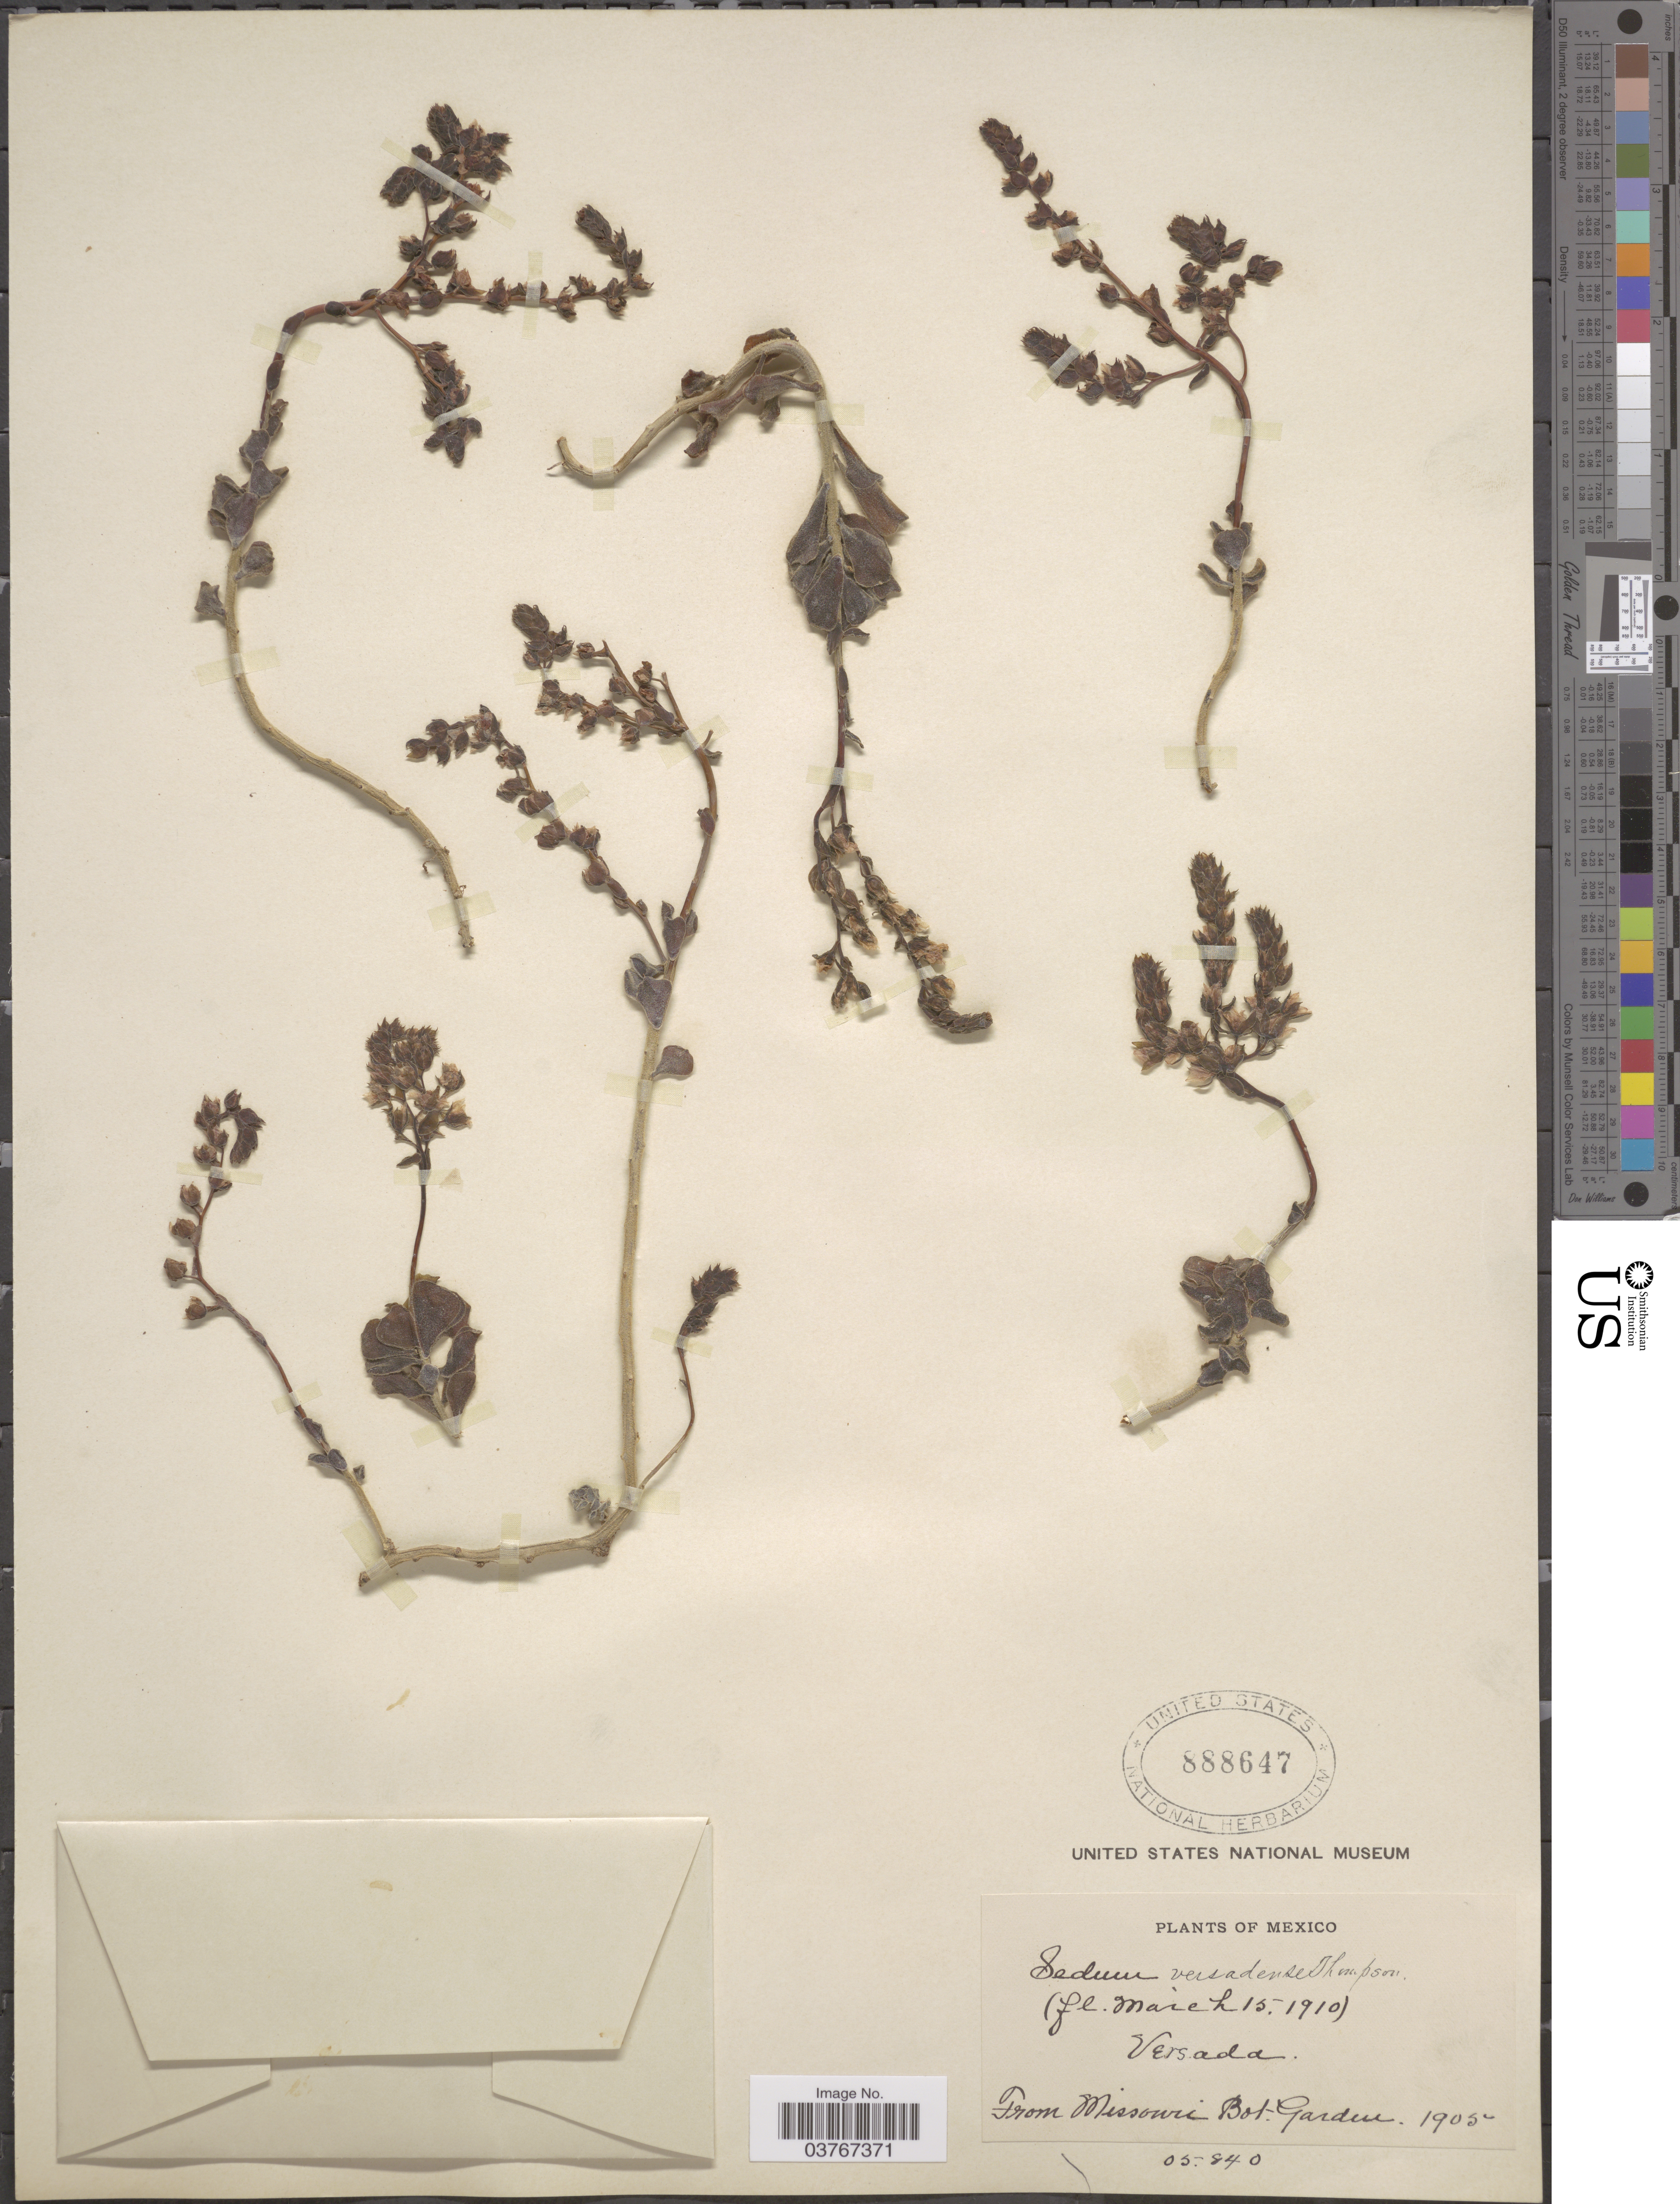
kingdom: Plantae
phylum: Tracheophyta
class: Magnoliopsida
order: Saxifragales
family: Crassulaceae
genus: Sedum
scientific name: Sedum versadense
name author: C.H. Thomps.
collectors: Missouri Botanical Garden (MO)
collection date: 1910-03-15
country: Mexico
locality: Versada.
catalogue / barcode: US 888647